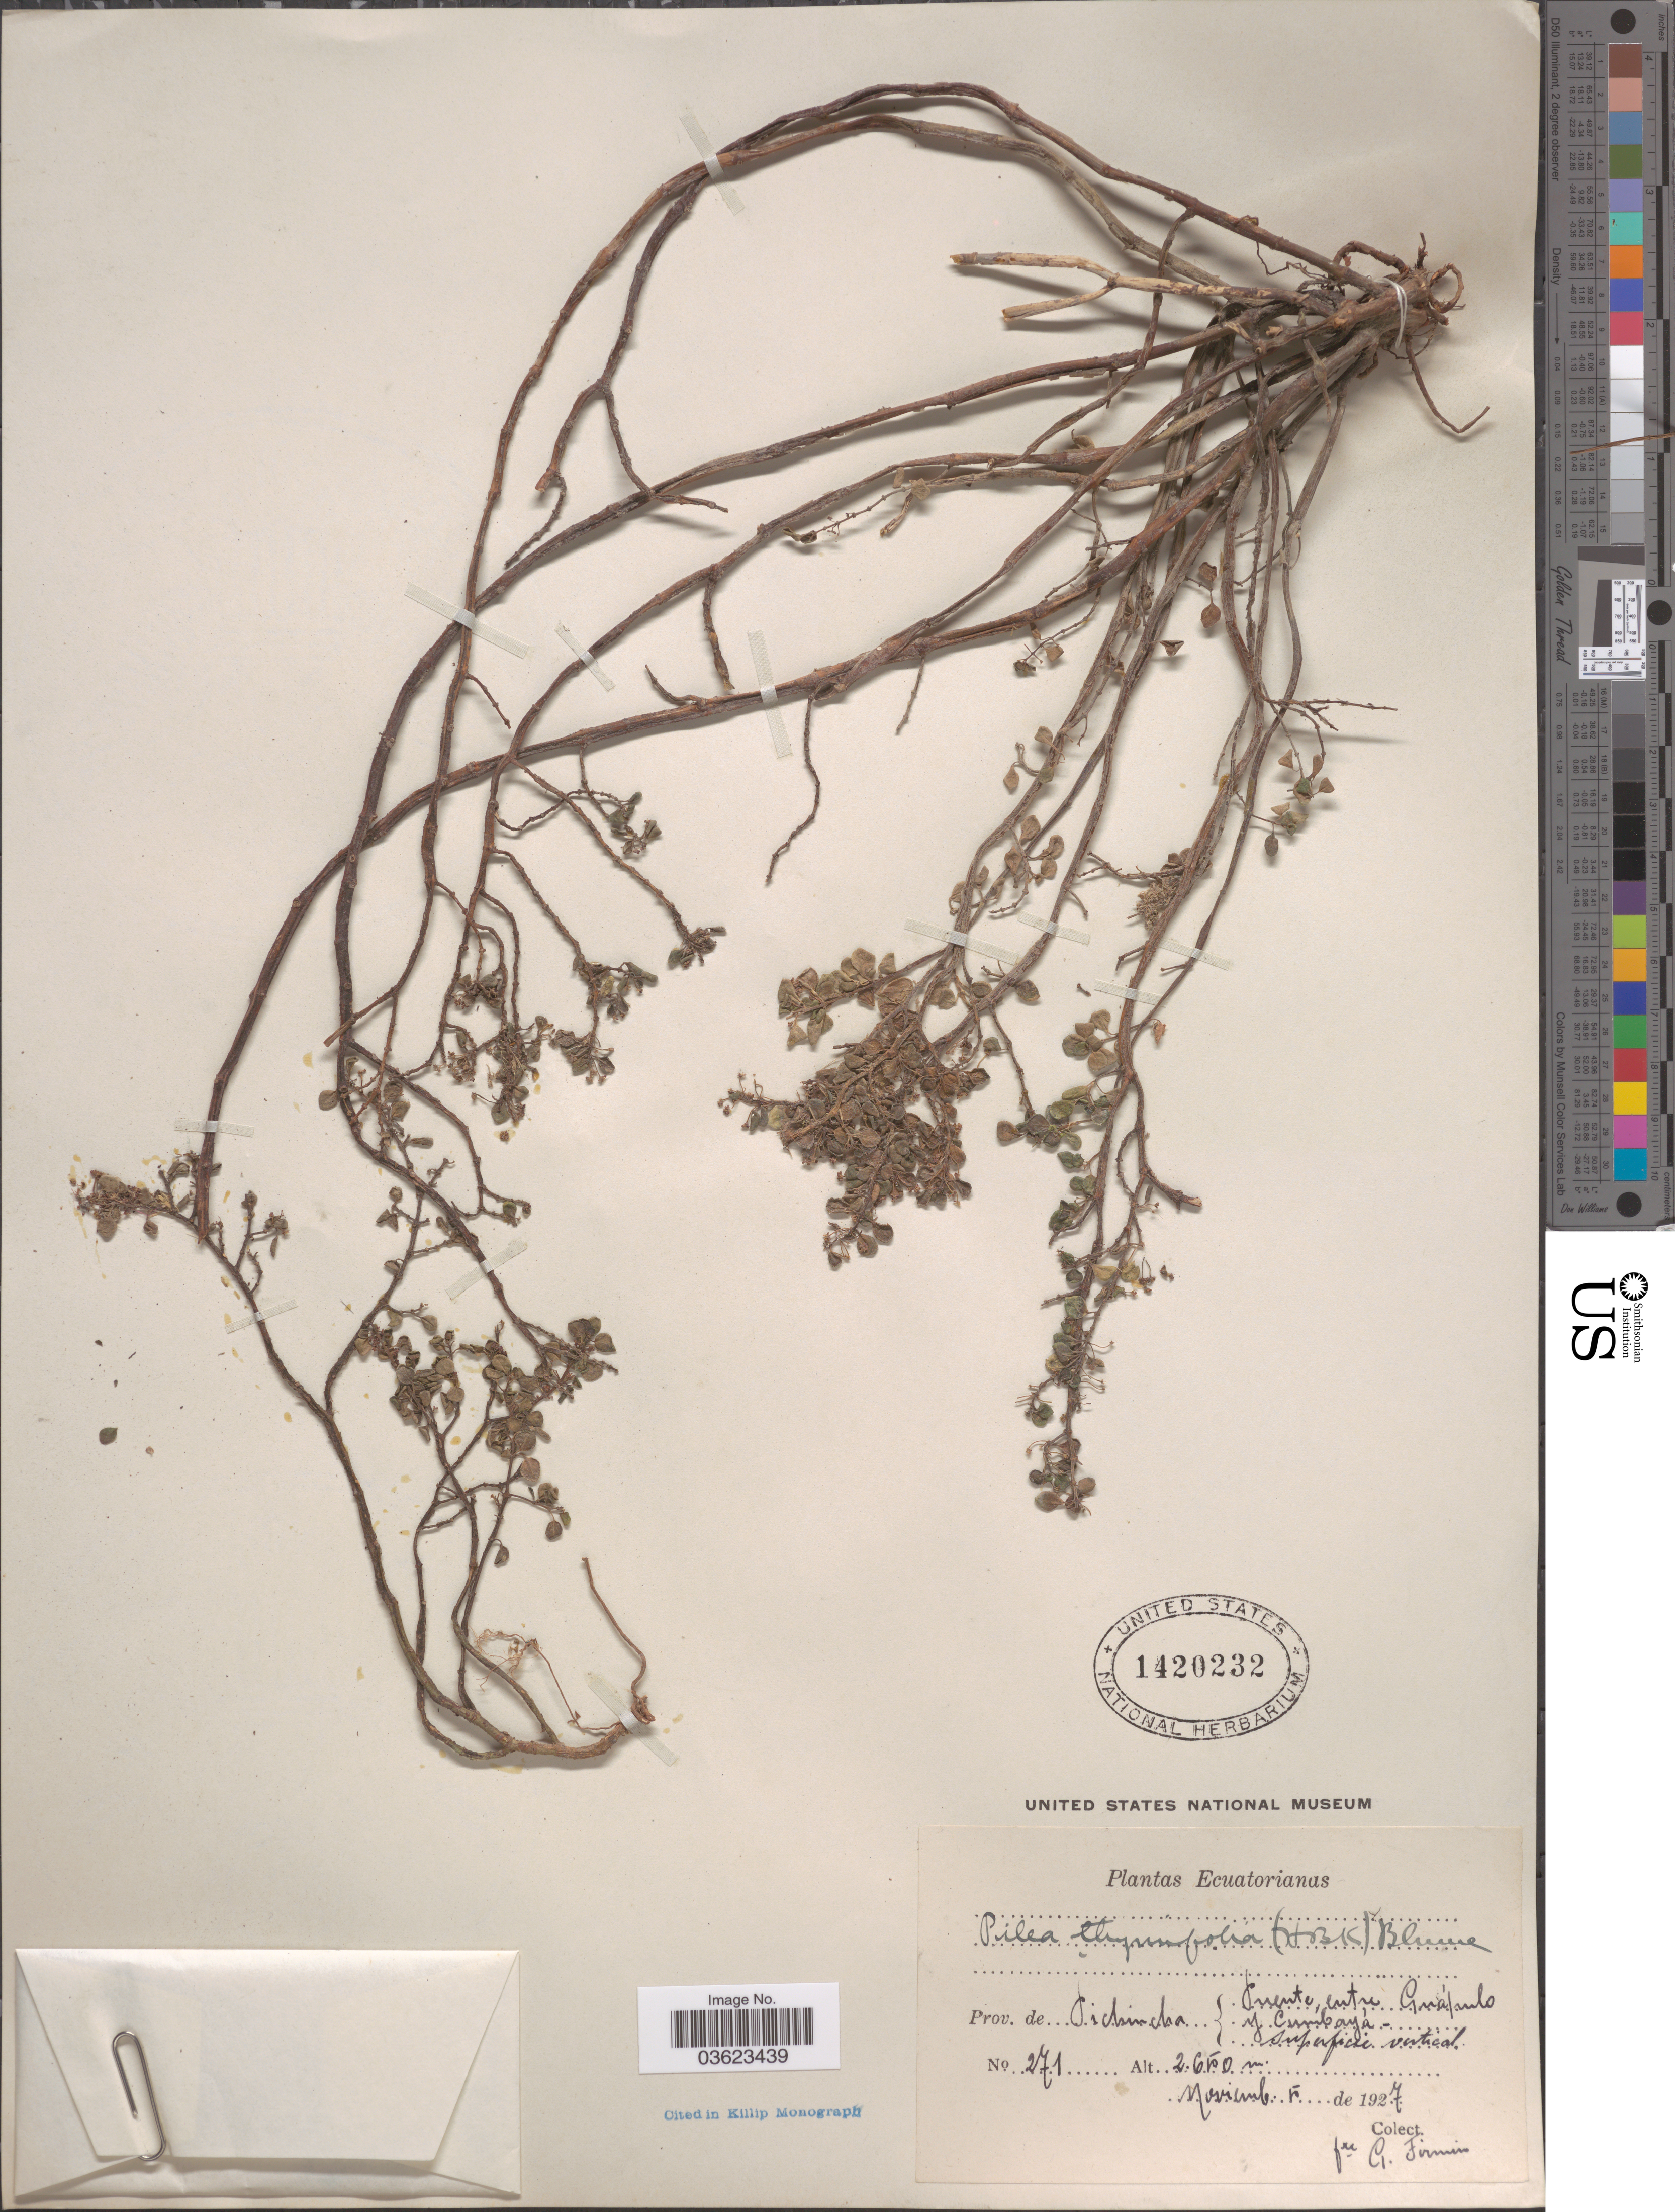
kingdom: Plantae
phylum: Tracheophyta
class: Magnoliopsida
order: Rosales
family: Urticaceae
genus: Pilea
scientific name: Pilea serpyllacea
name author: (Kunth) Liebm.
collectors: F. Firmin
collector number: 271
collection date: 1927-11-05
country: Ecuador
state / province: Pichincha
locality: Puente entre Guapulo y Cumbaya.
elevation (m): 2650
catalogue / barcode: US 1420232